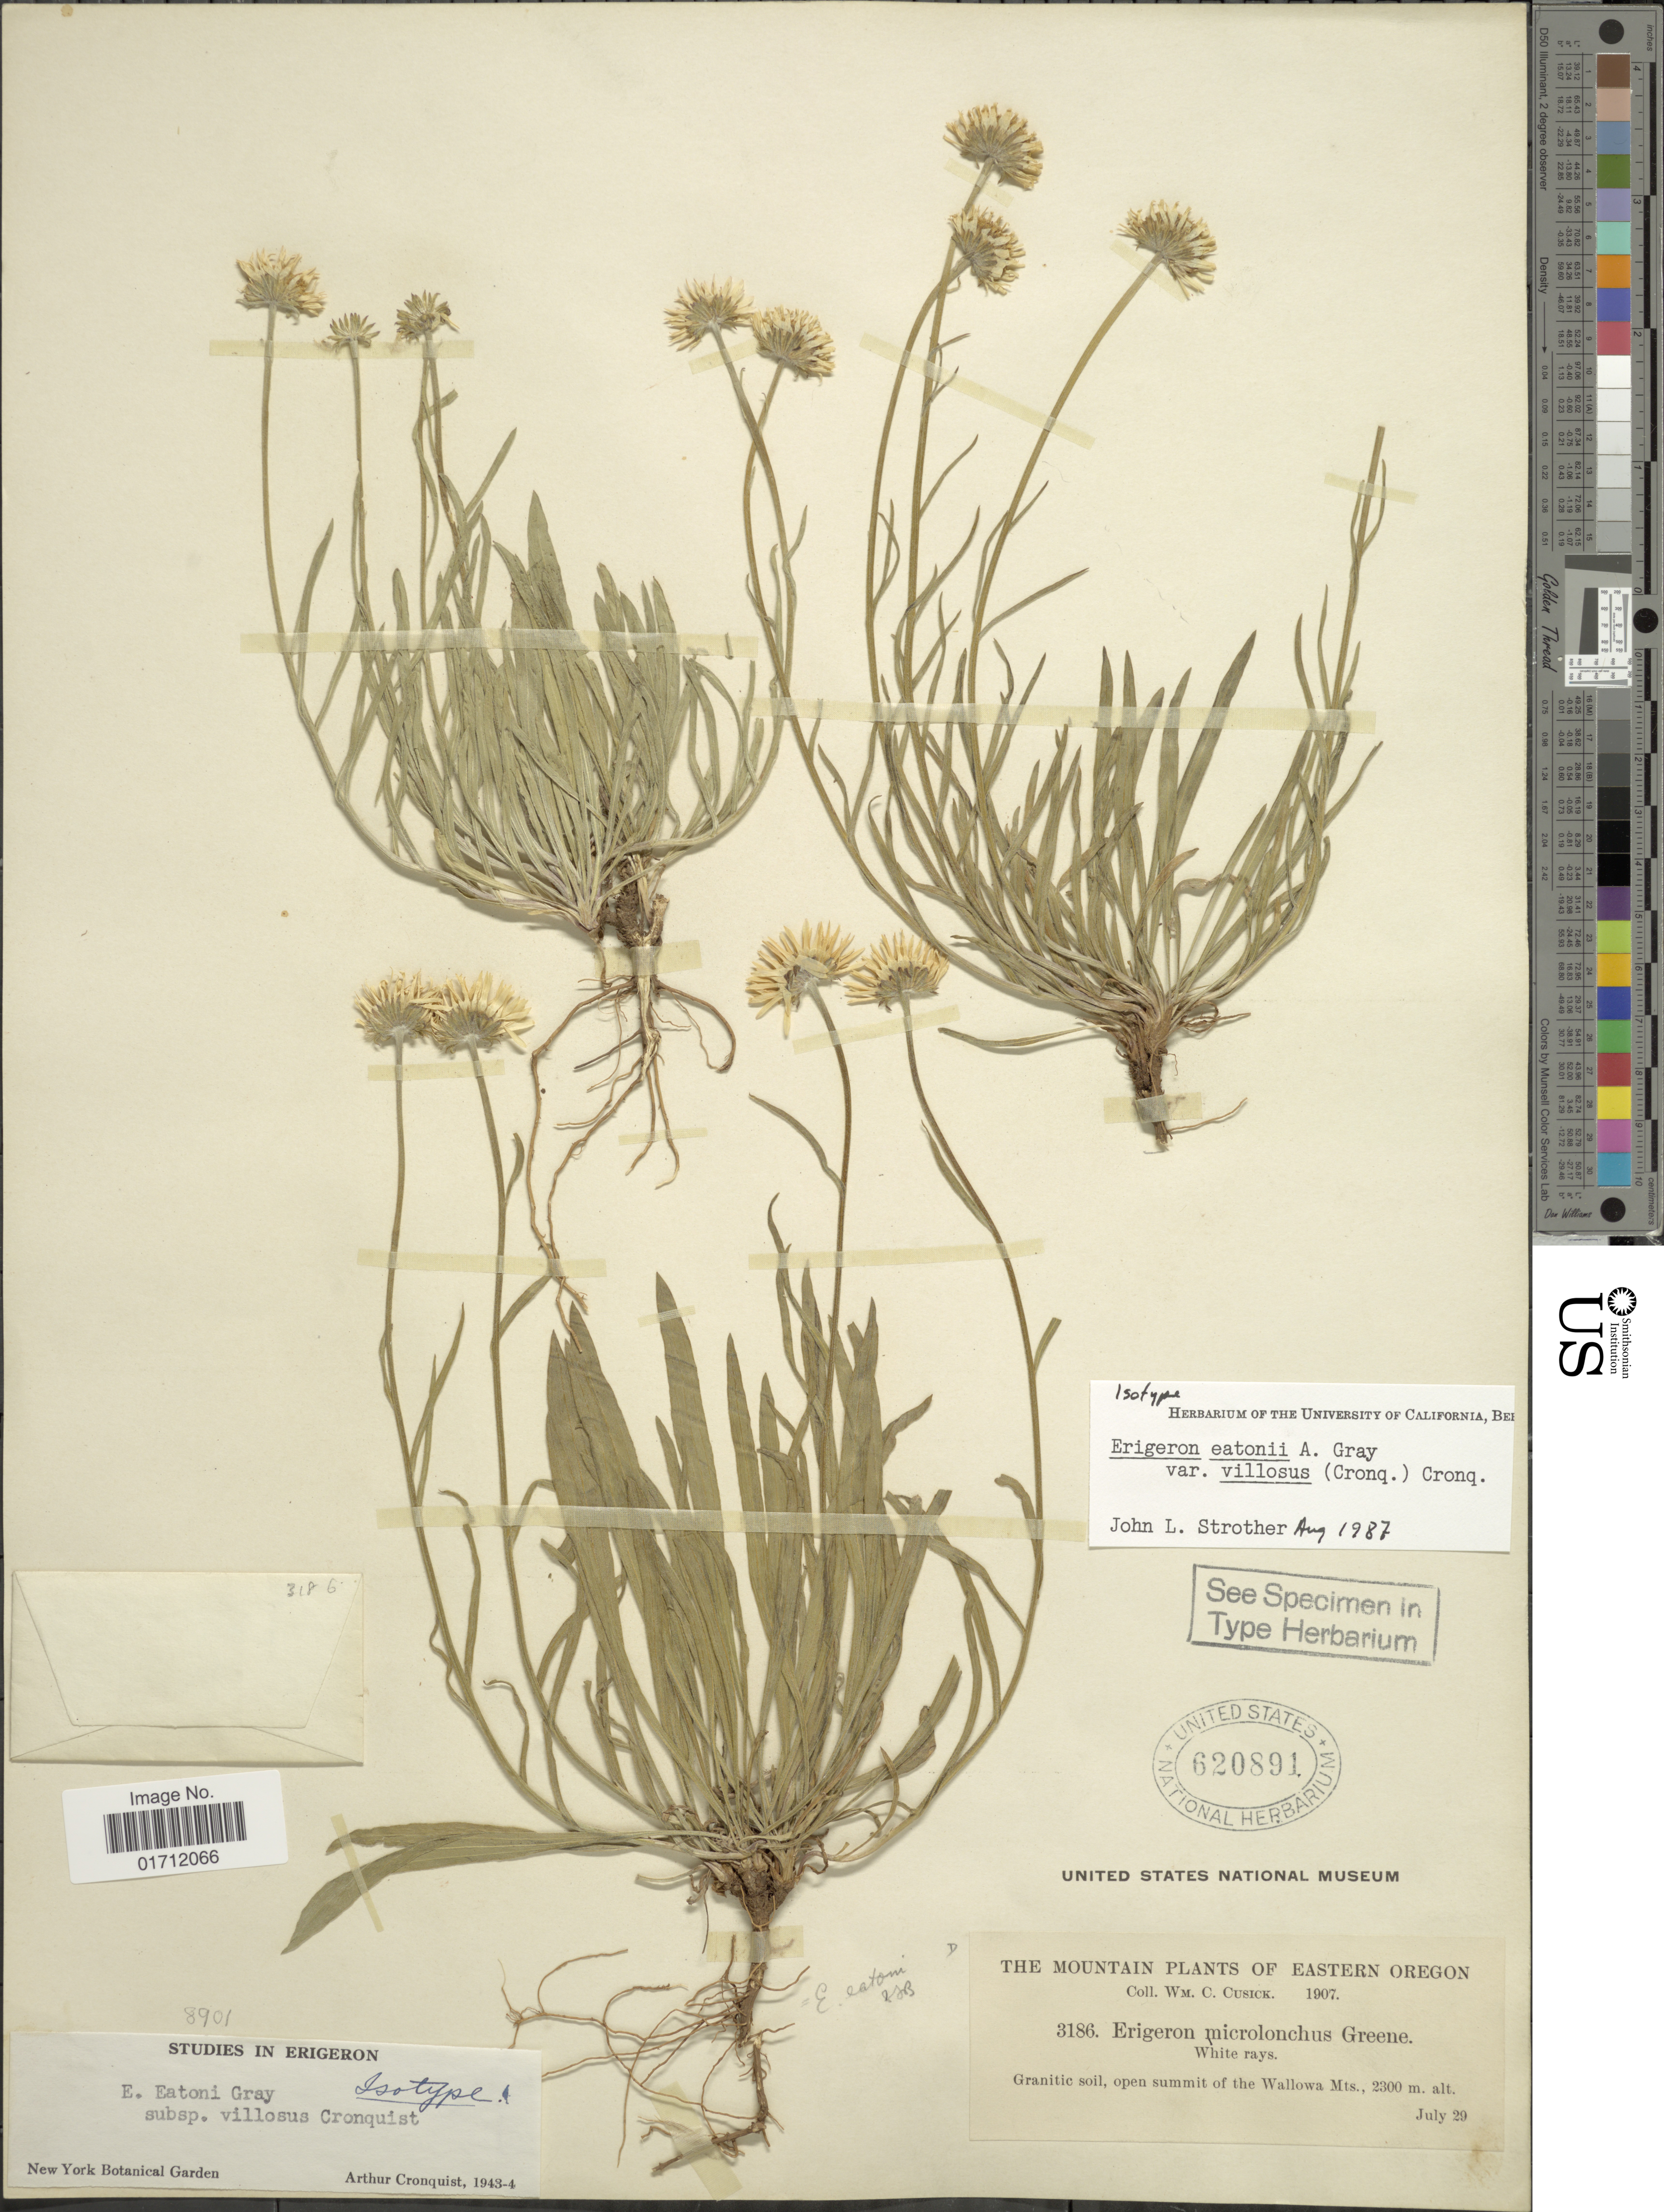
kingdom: Plantae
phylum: Tracheophyta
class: Magnoliopsida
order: Asterales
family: Asteraceae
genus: Erigeron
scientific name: Erigeron eatonii var. villosus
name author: (Cronq.) Cronq.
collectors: W. C. Cusick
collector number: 3186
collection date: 1907-07-29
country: United States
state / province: Oregon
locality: The Mountain, Eastern Oregon, open summit of the Wallowa Mts.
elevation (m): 2300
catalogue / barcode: US 620891